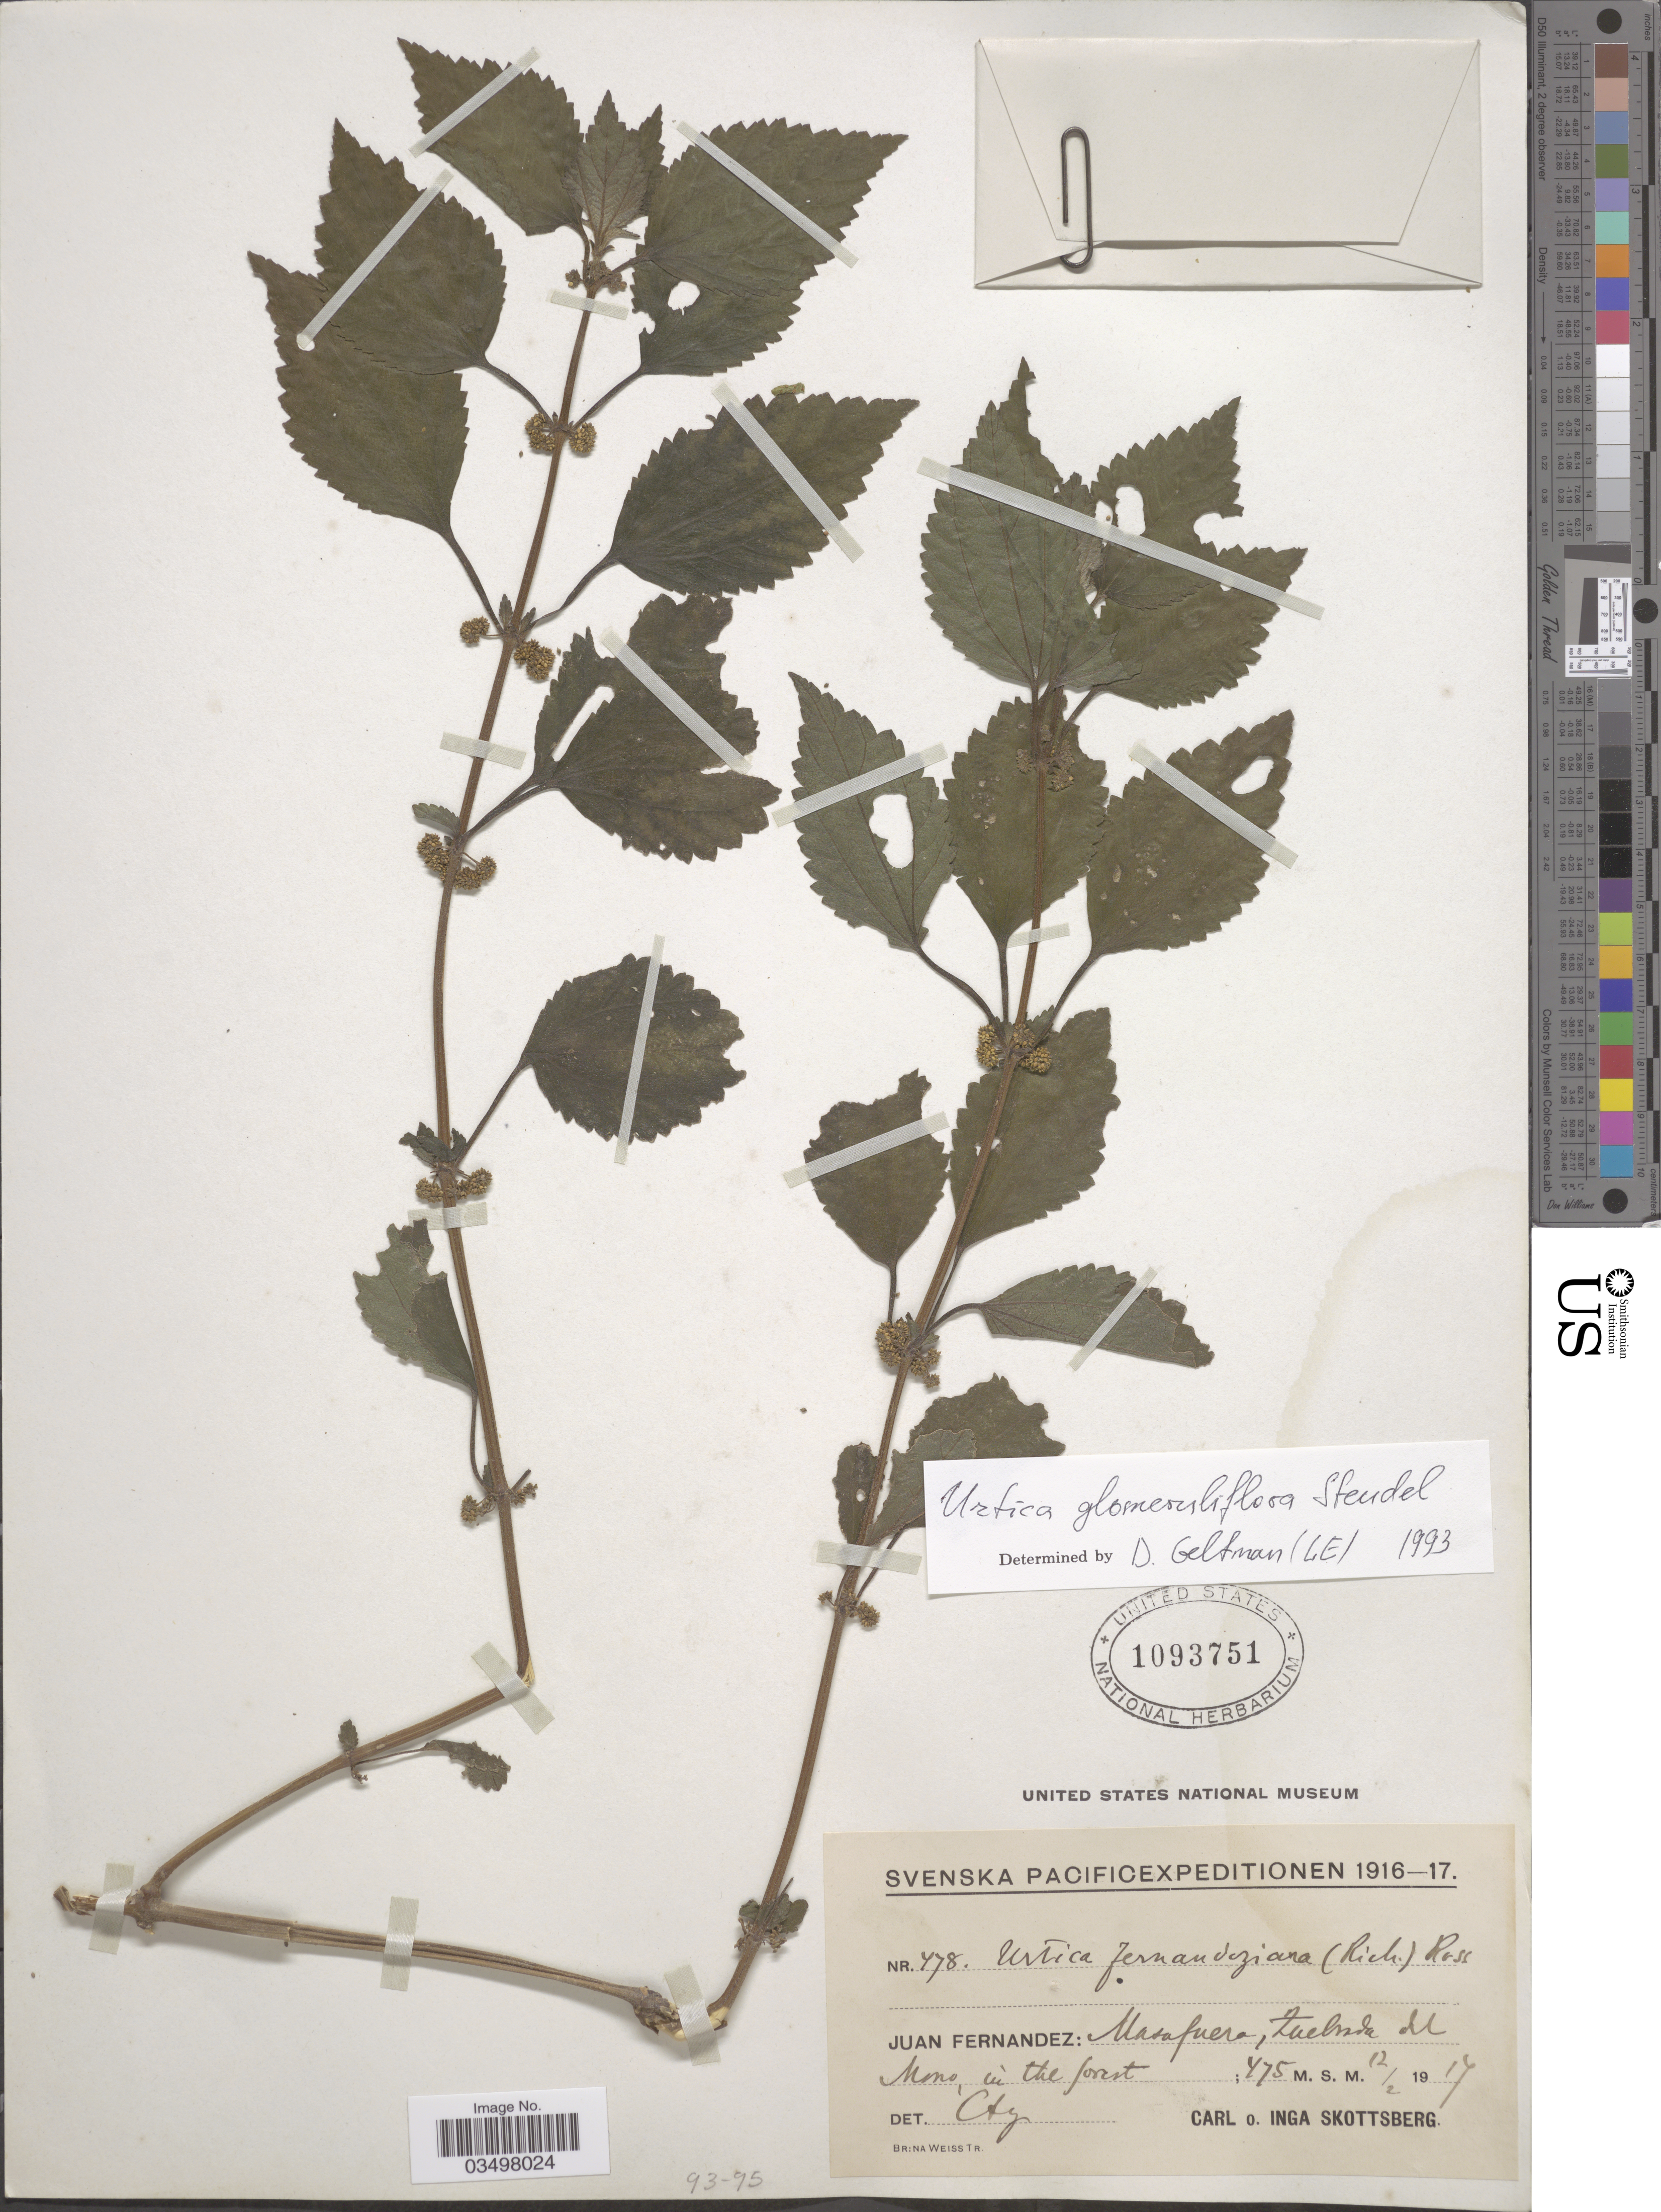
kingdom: Plantae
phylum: Tracheophyta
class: Magnoliopsida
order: Rosales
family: Urticaceae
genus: Urtica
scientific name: Urtica glomerulifolia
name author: Steud.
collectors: C. Skottsberg & I. Skottsberg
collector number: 478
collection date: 1917-02-12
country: Chile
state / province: Valparaíso (V)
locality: Juan Fernandez: Masafuera, Tuelndu del Mano, in the forest.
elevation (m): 475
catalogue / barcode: US 1093751